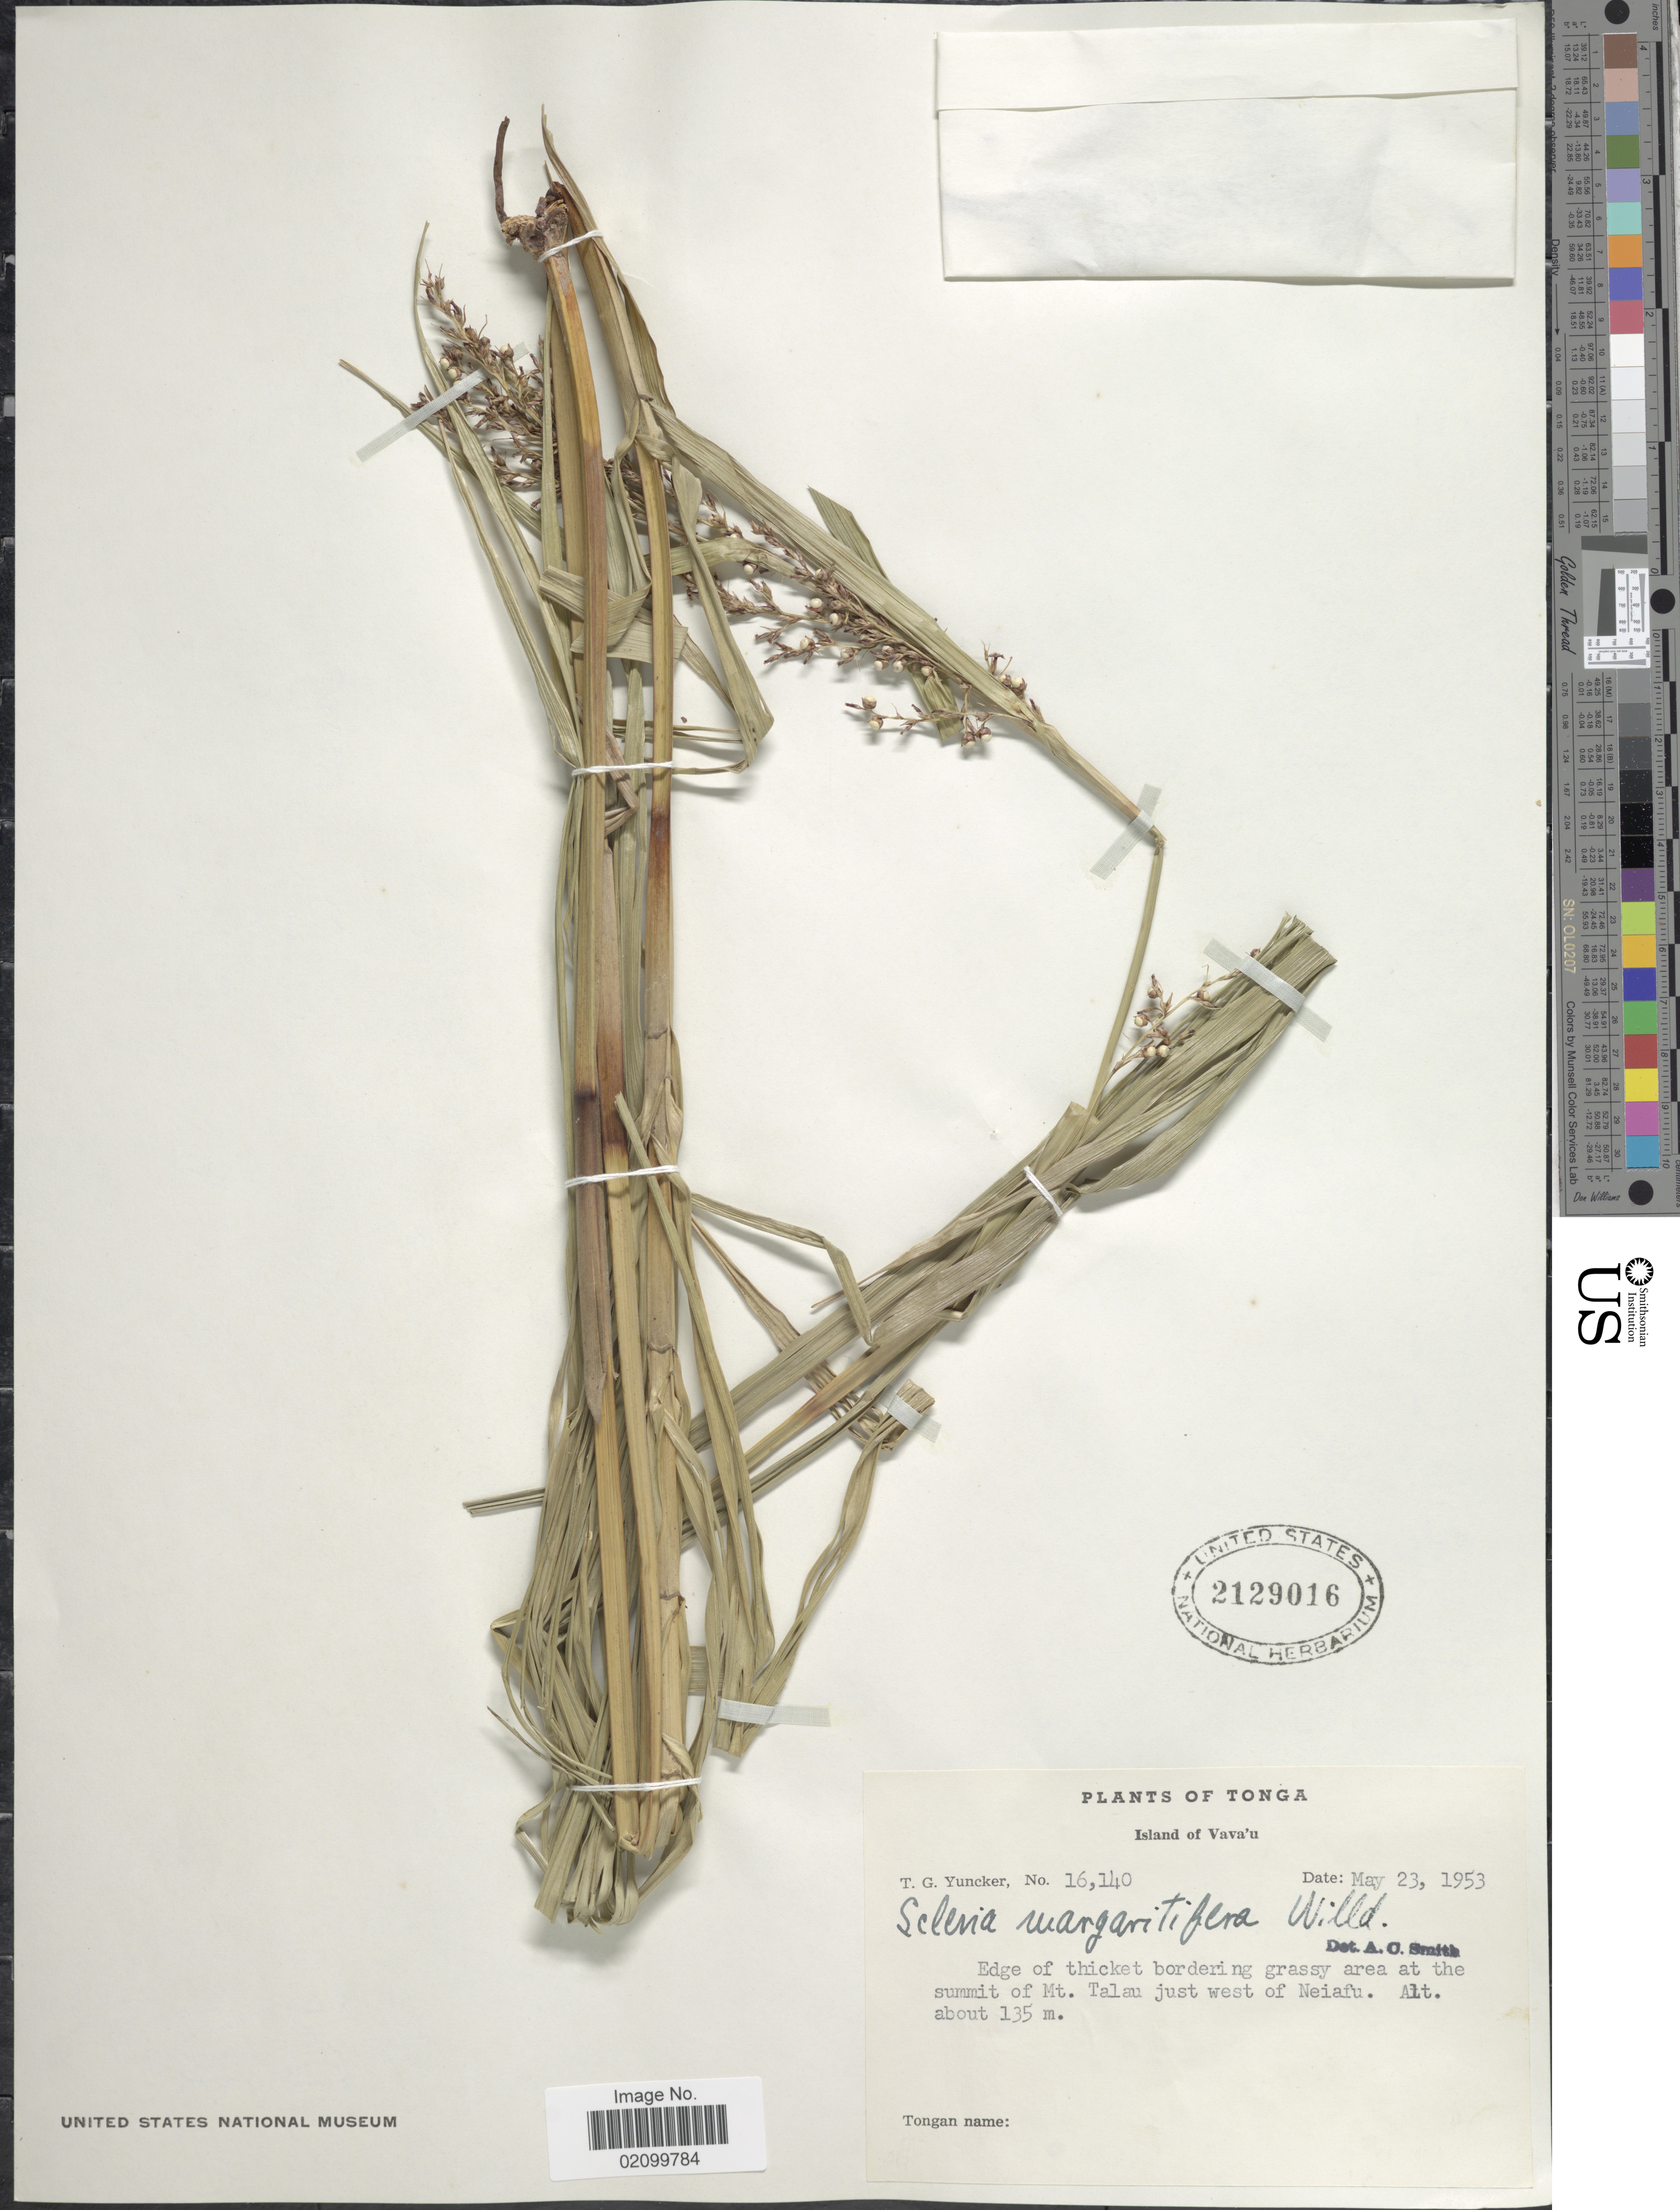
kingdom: Plantae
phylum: Tracheophyta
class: Liliopsida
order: Poales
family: Cyperaceae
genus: Scleria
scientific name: Scleria polycarpa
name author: Boeckeler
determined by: Strong, Mark T., (BOT), Smithsonian Institution - National Museum of Natural History (UNITED STATES)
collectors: T. G. Yuncker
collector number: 16140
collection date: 1953-05-23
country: Tonga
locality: Island of Vava'u. Edge of thicket bordering grassy area at the summit of Mt. Talan just west of Neiafu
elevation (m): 135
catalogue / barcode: US 2129016